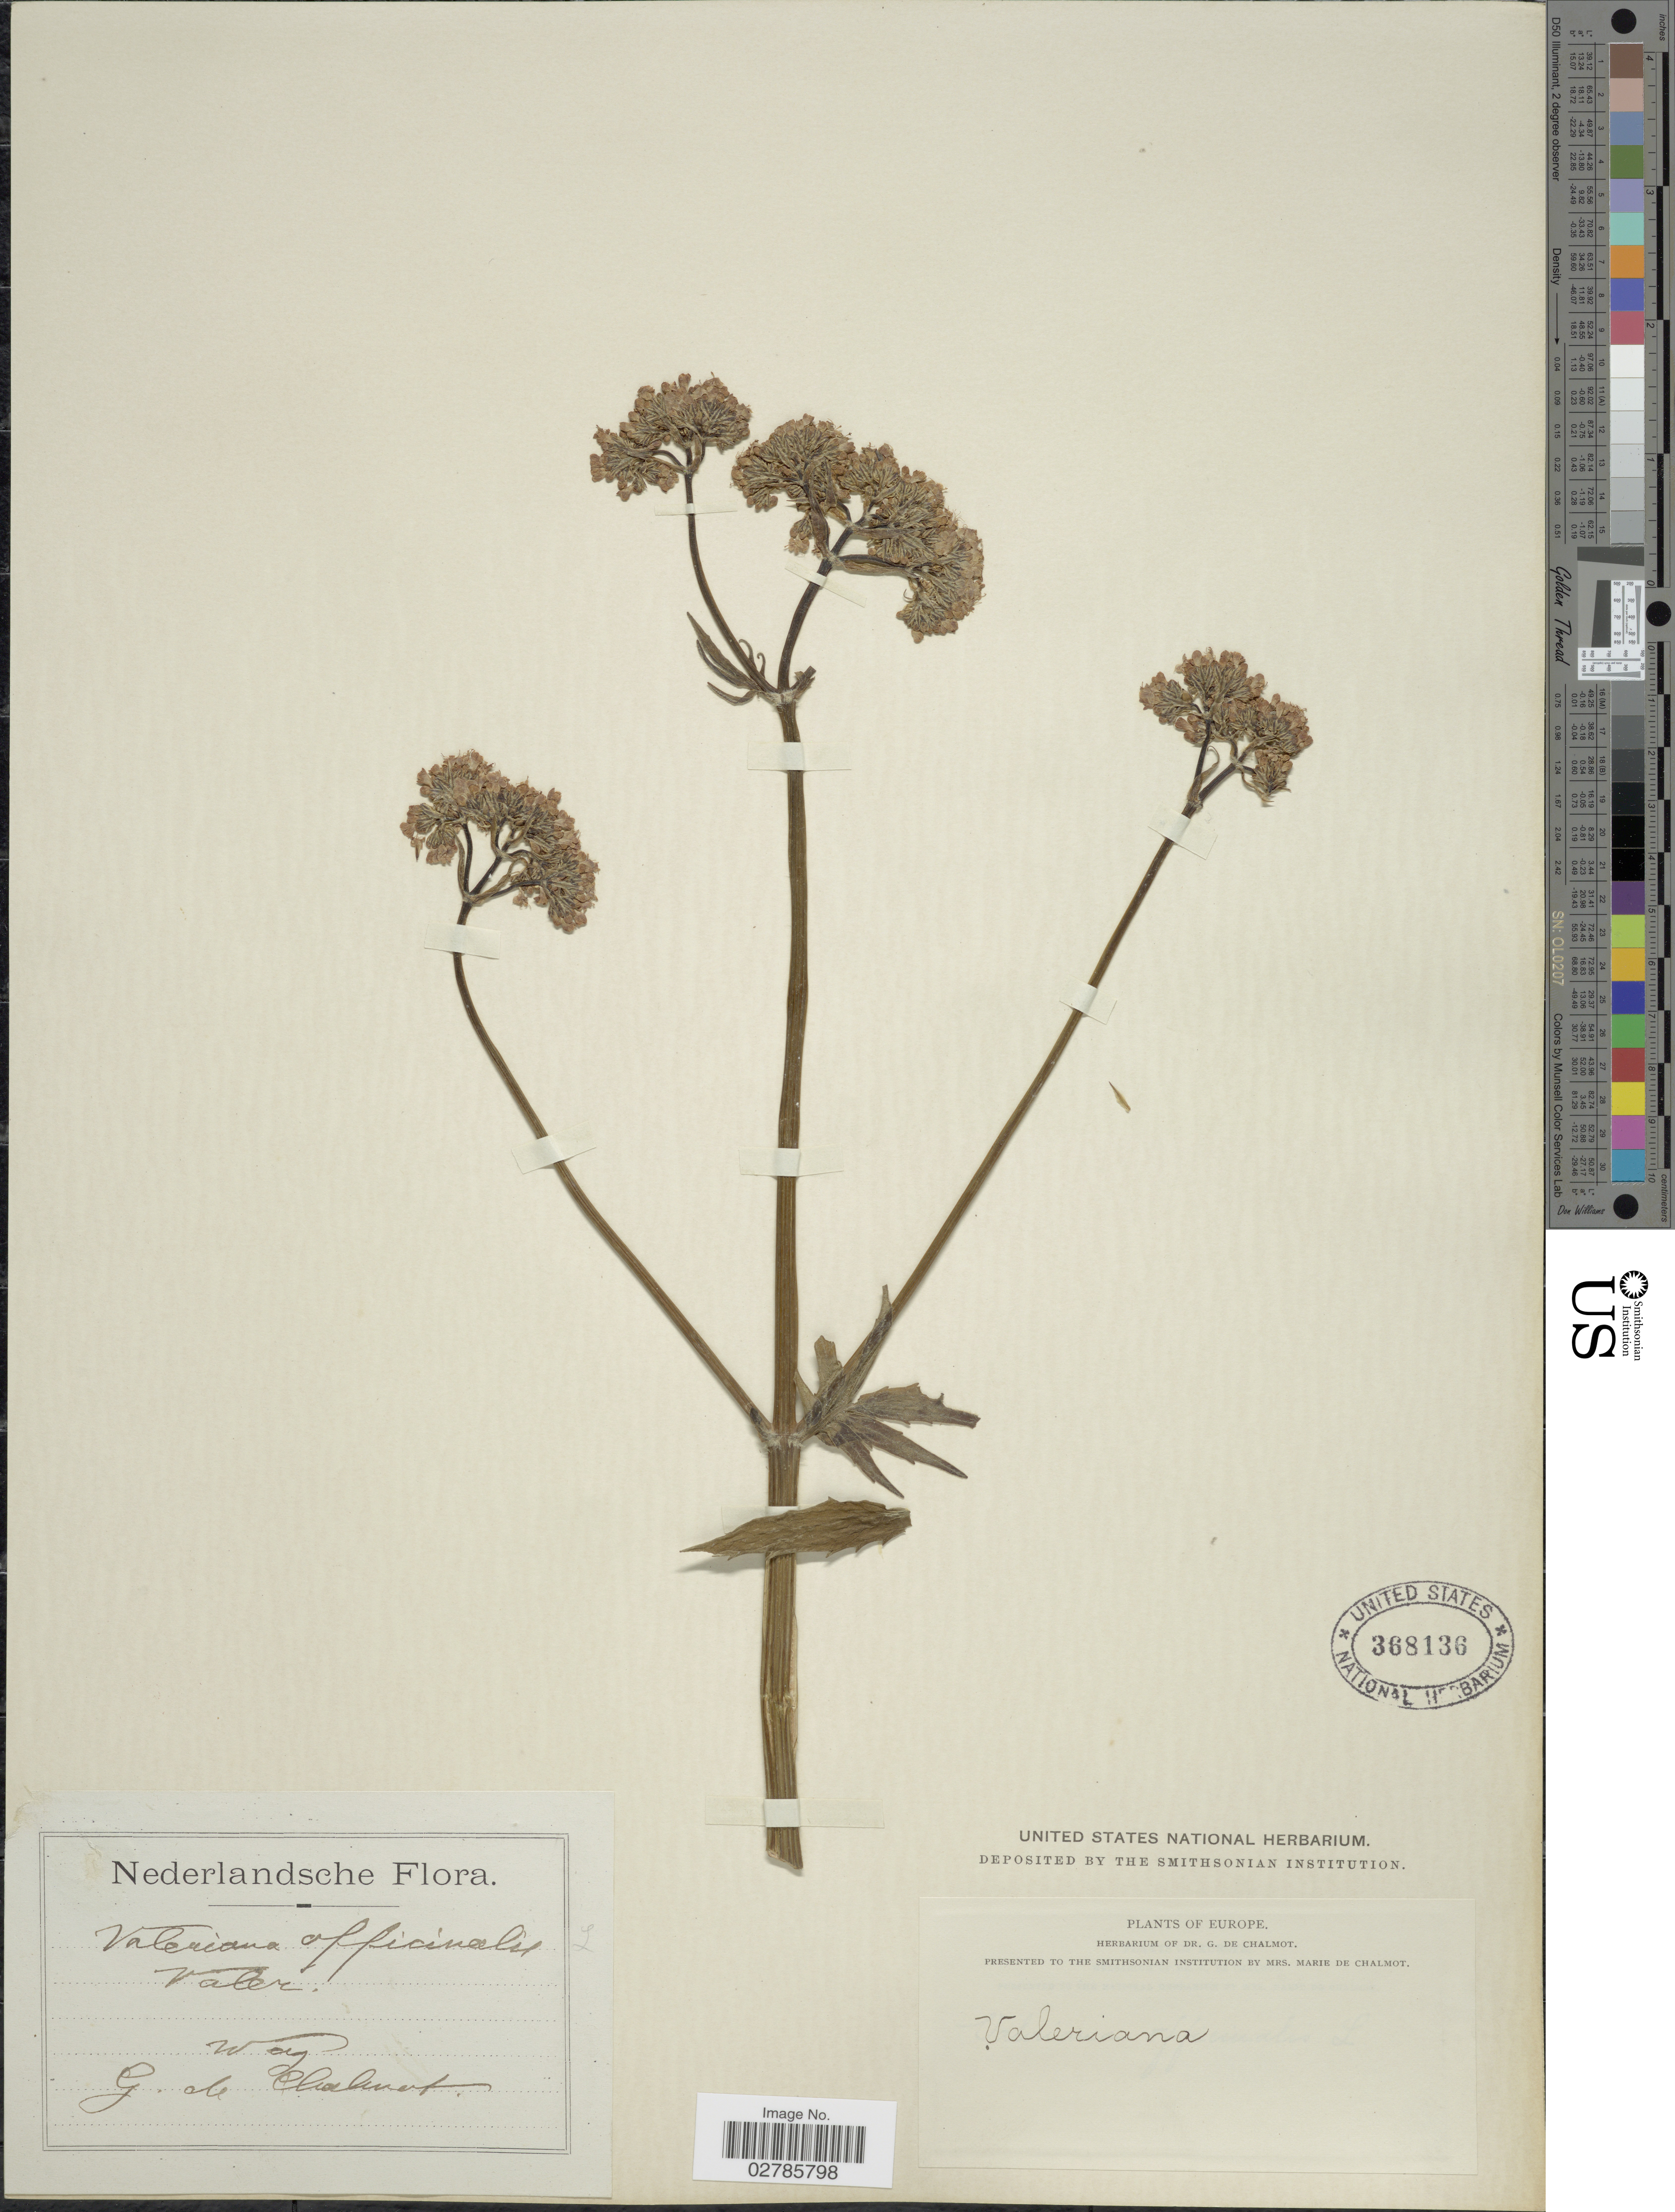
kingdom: Plantae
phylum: Tracheophyta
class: Magnoliopsida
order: Dipsacales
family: Caprifoliaceae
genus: Valeriana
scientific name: Valeriana officinalis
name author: L.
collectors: G. de Chalmot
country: Netherlands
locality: Wag.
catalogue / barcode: US 368136